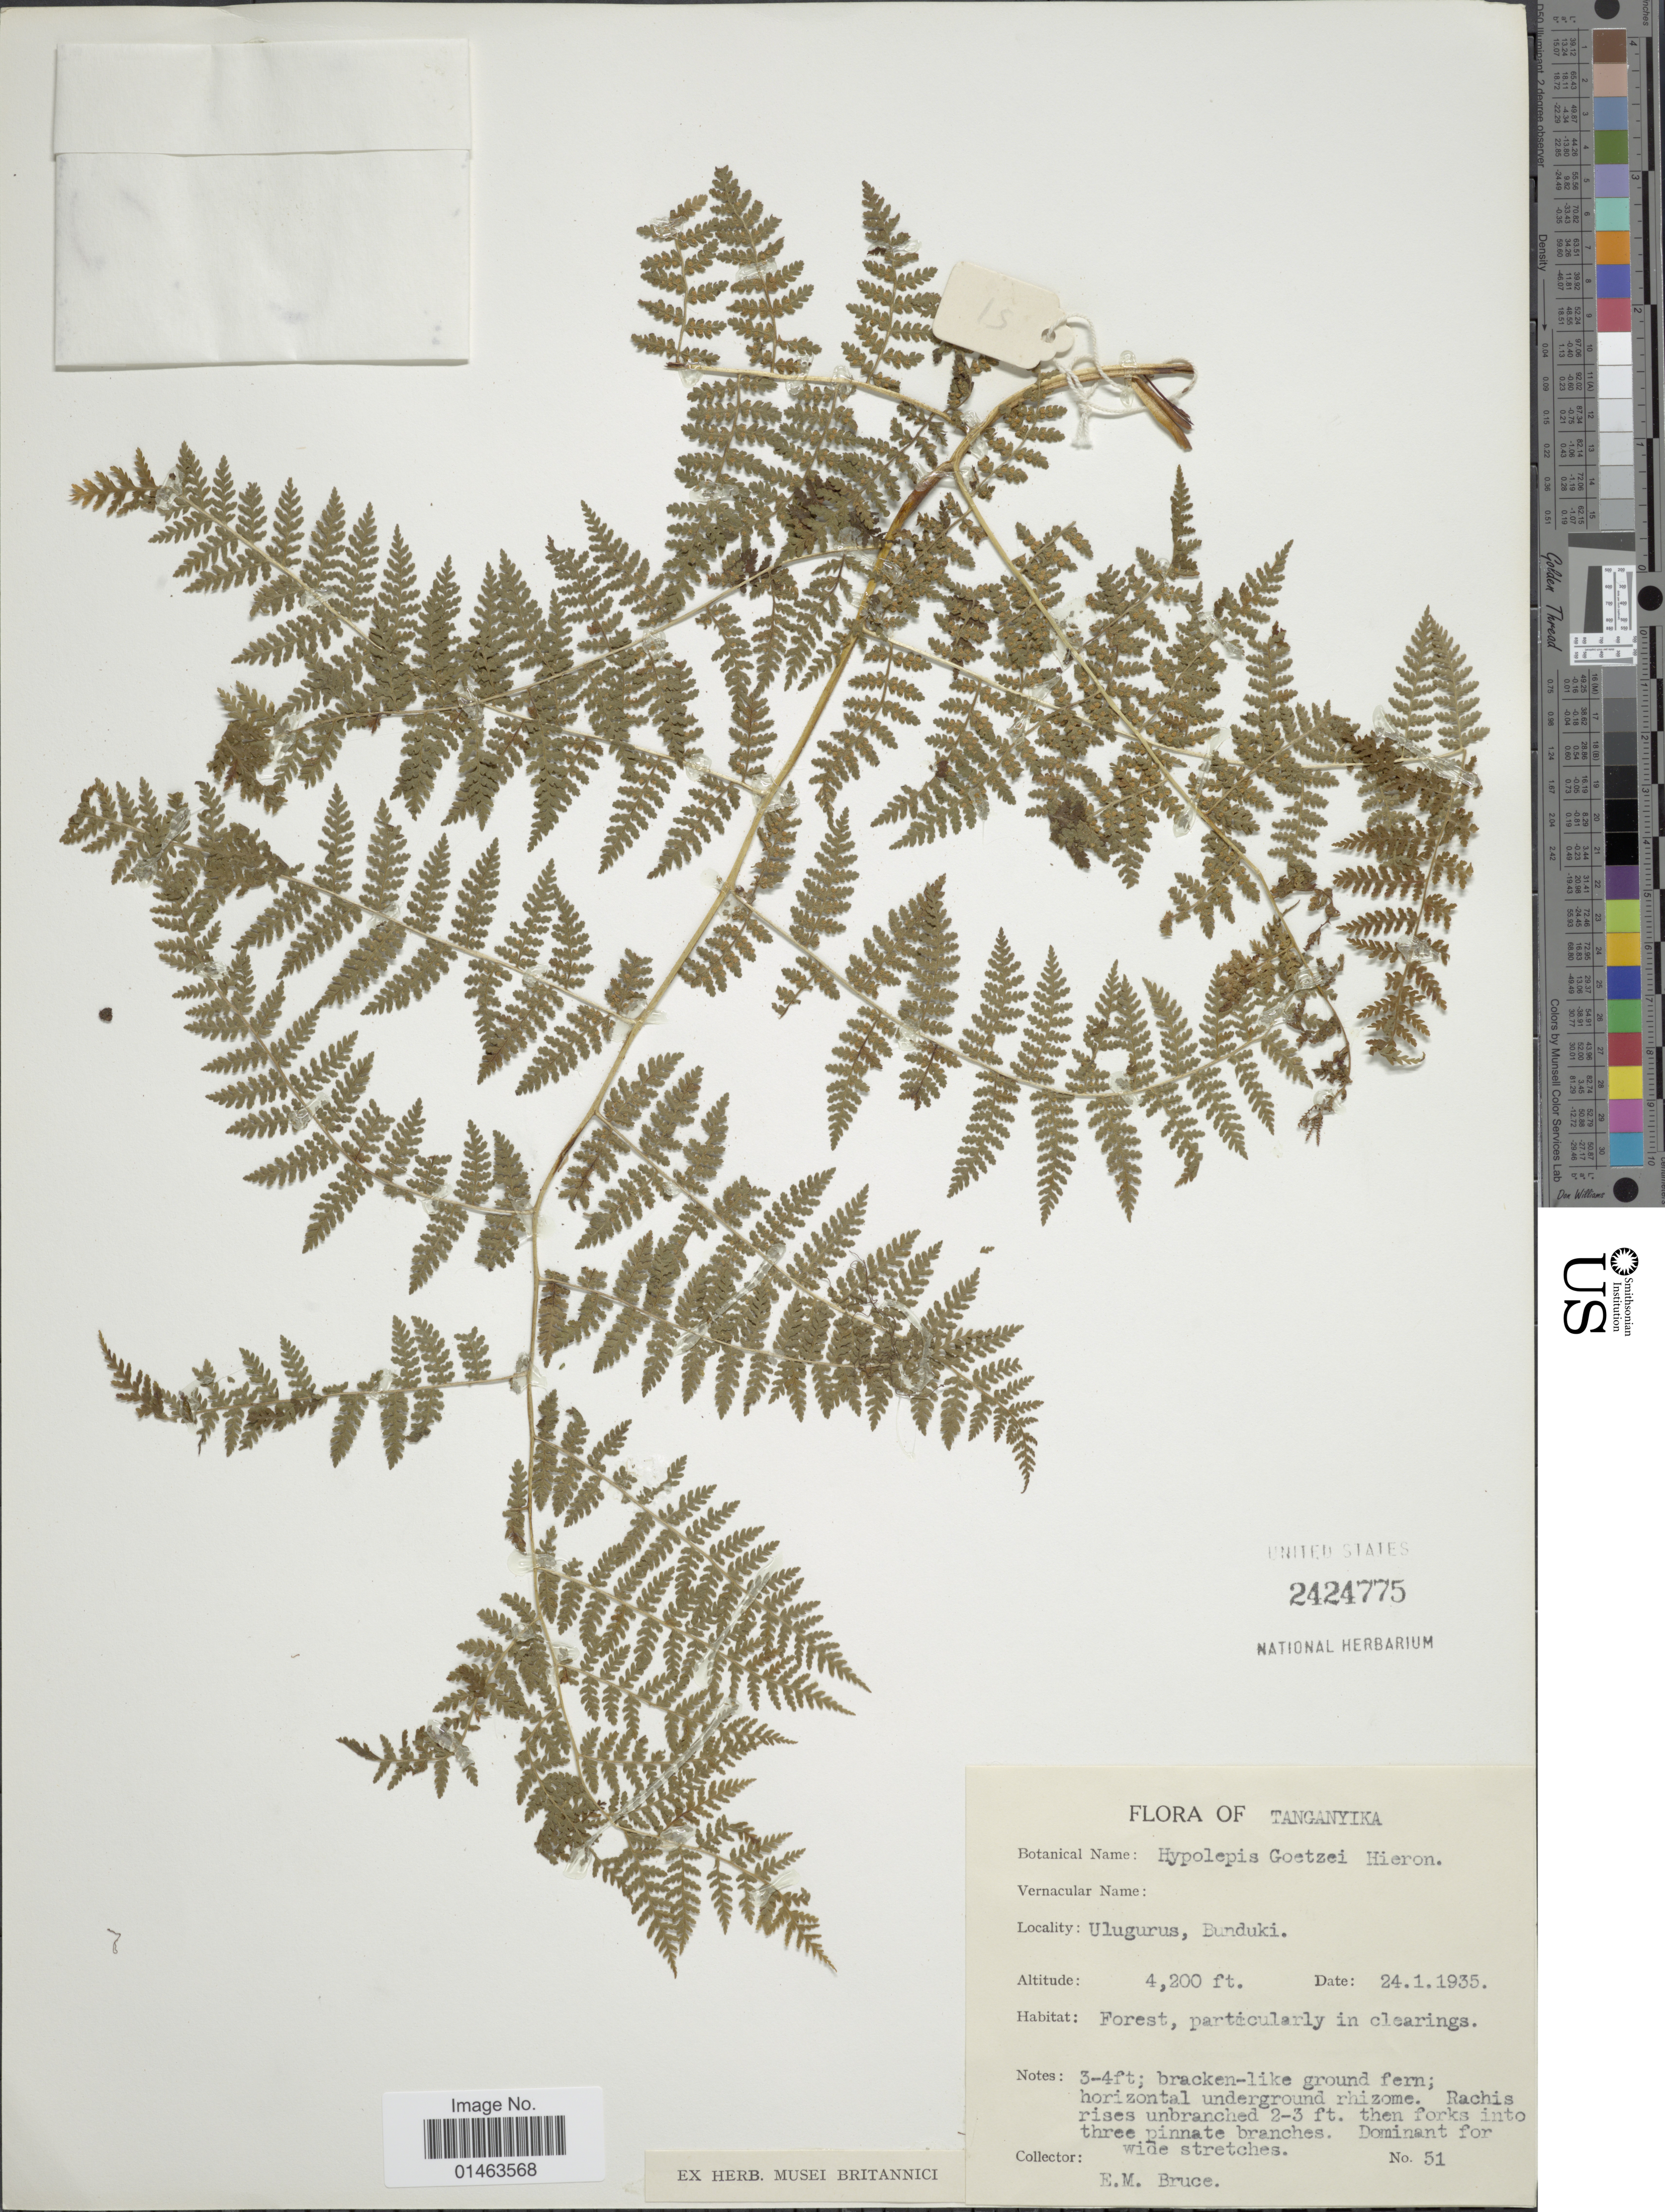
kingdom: Plantae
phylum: Tracheophyta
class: Polypodiopsida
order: Polypodiales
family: Dennstaedtiaceae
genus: Hypolepis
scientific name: Hypolepis goetzei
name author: Hieron. ex Reimers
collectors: E. Bruce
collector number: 51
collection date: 1935-01-24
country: Tanzania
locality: Tanganyika, Ulugurus, Bunduki.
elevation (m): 1280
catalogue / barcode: US 2424775